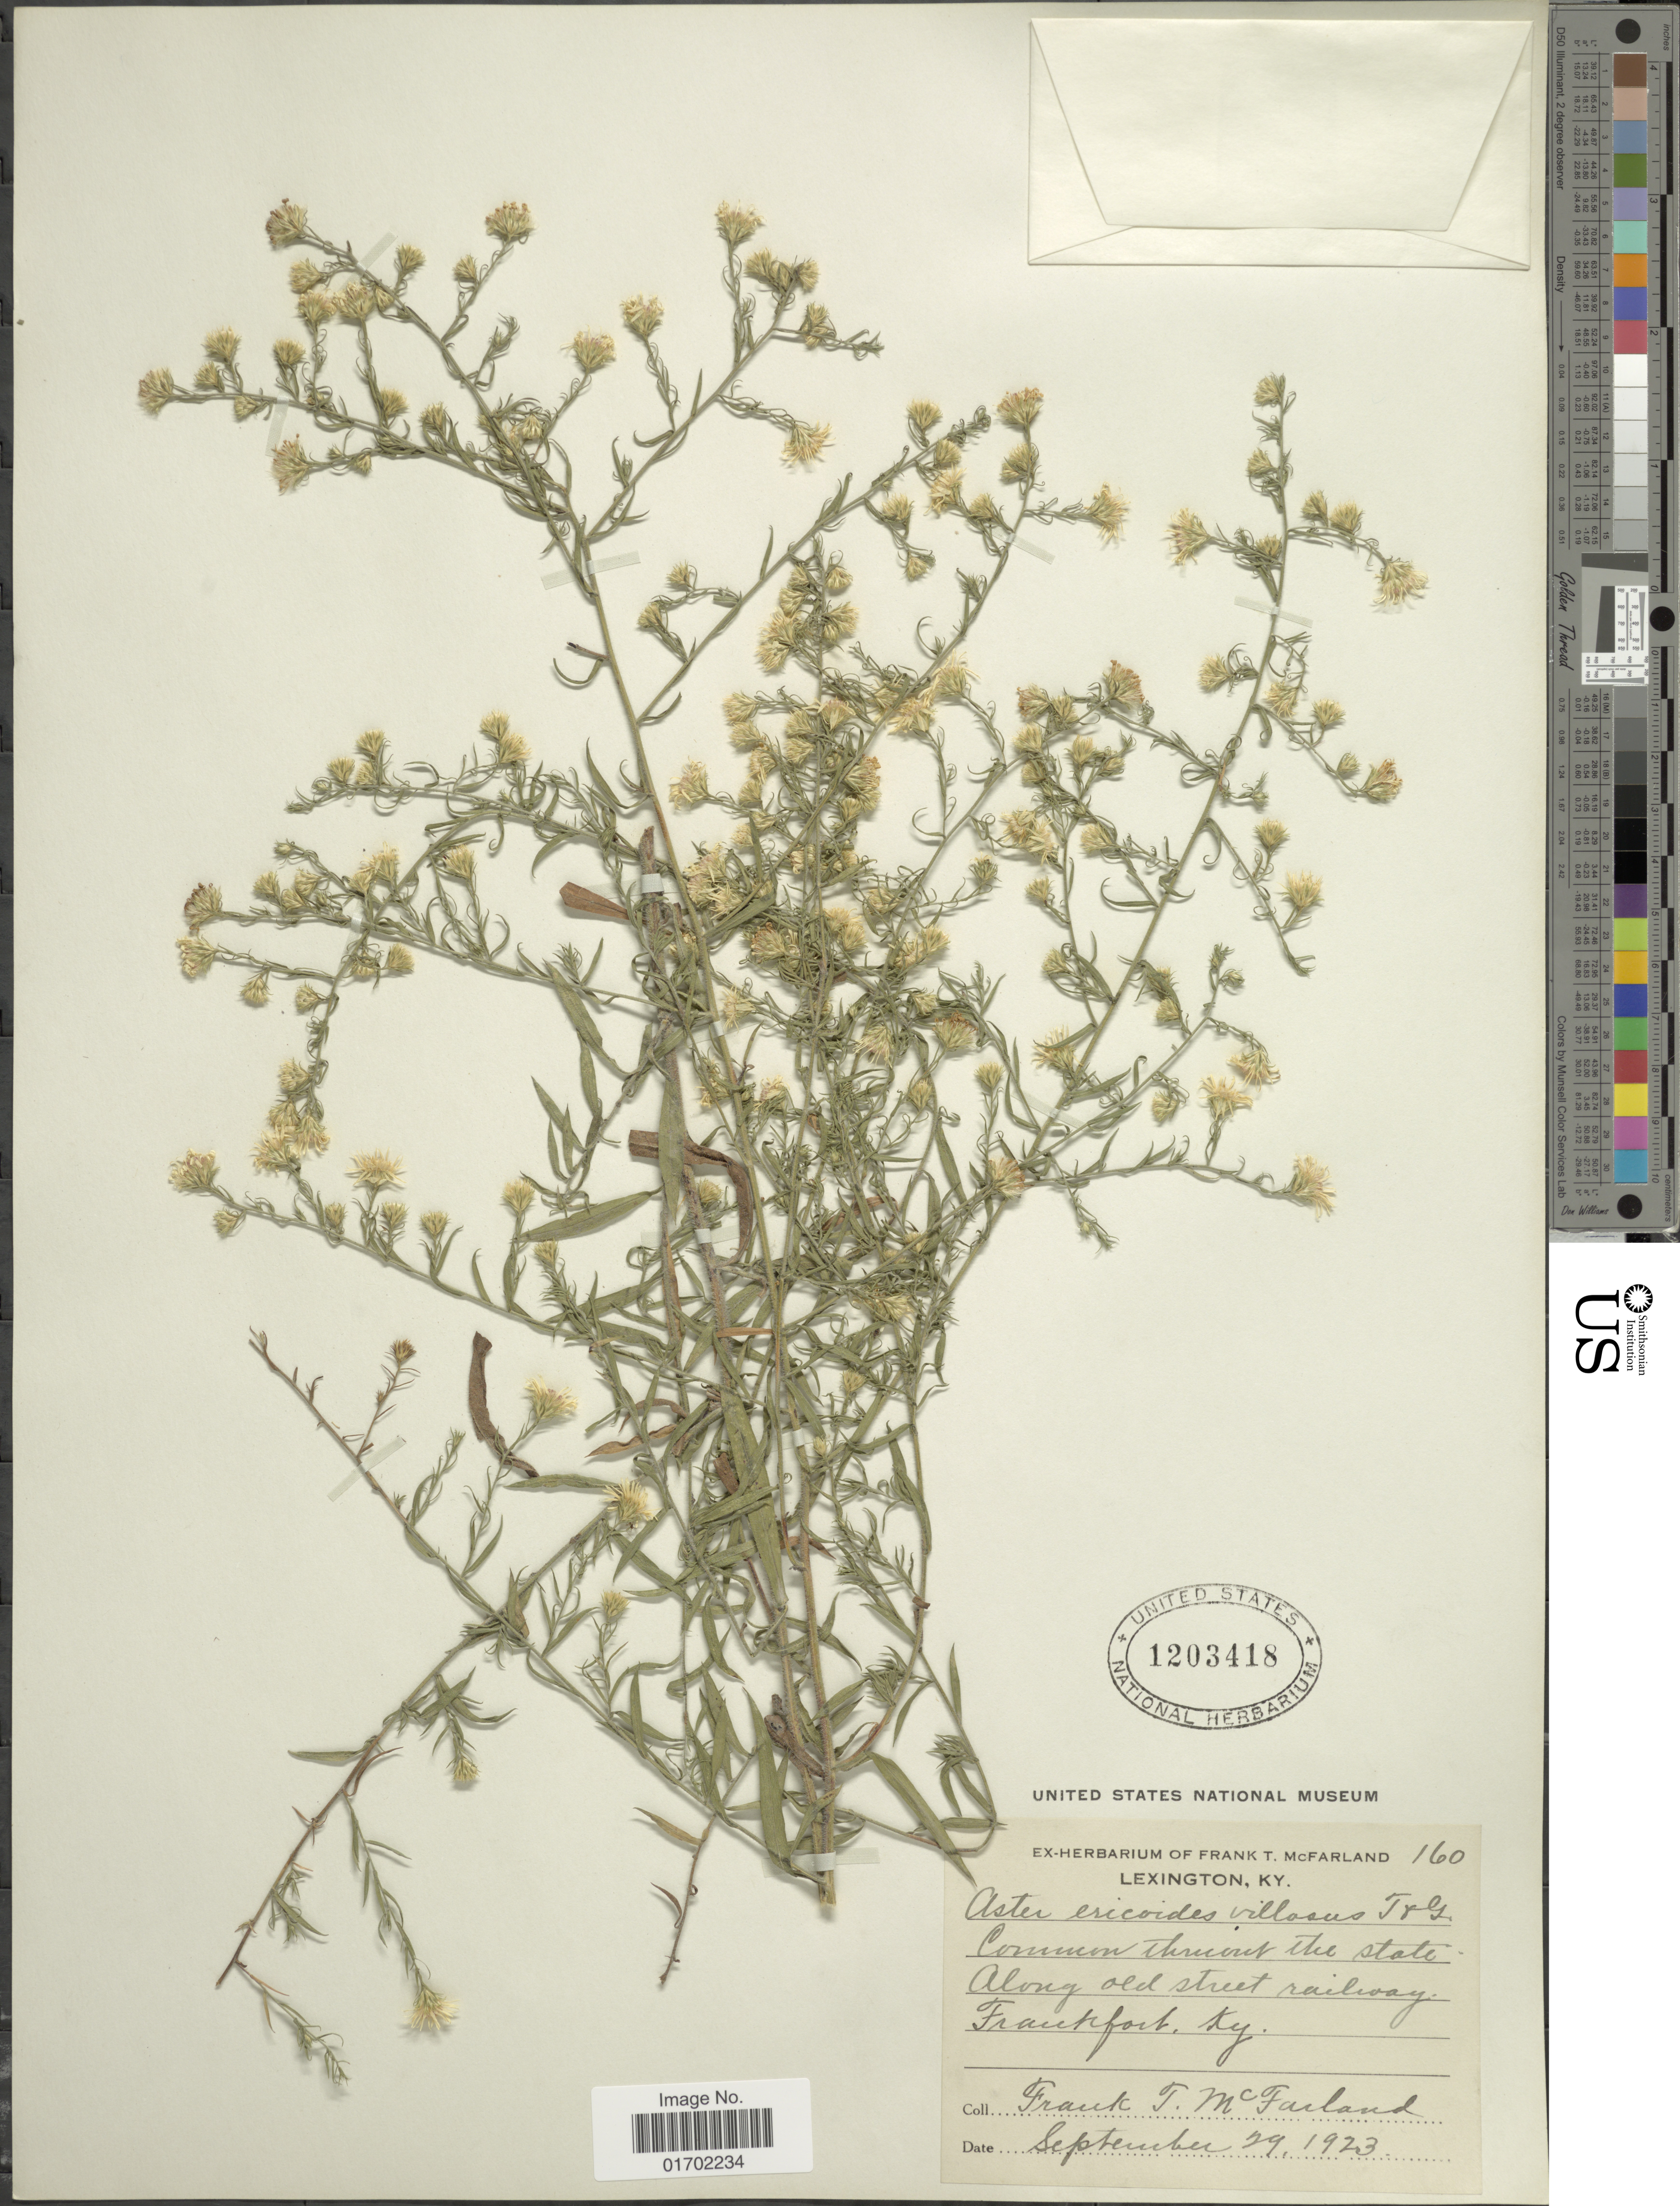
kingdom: Plantae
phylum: Tracheophyta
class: Magnoliopsida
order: Asterales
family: Asteraceae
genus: Symphyotrichum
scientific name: Symphyotrichum pilosum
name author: (Willd.) G.L. Nesom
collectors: F. McFarland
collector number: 160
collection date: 1923-09-29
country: United States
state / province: Kentucky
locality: Along old street railway Frankfort, Ky.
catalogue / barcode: US 1203418